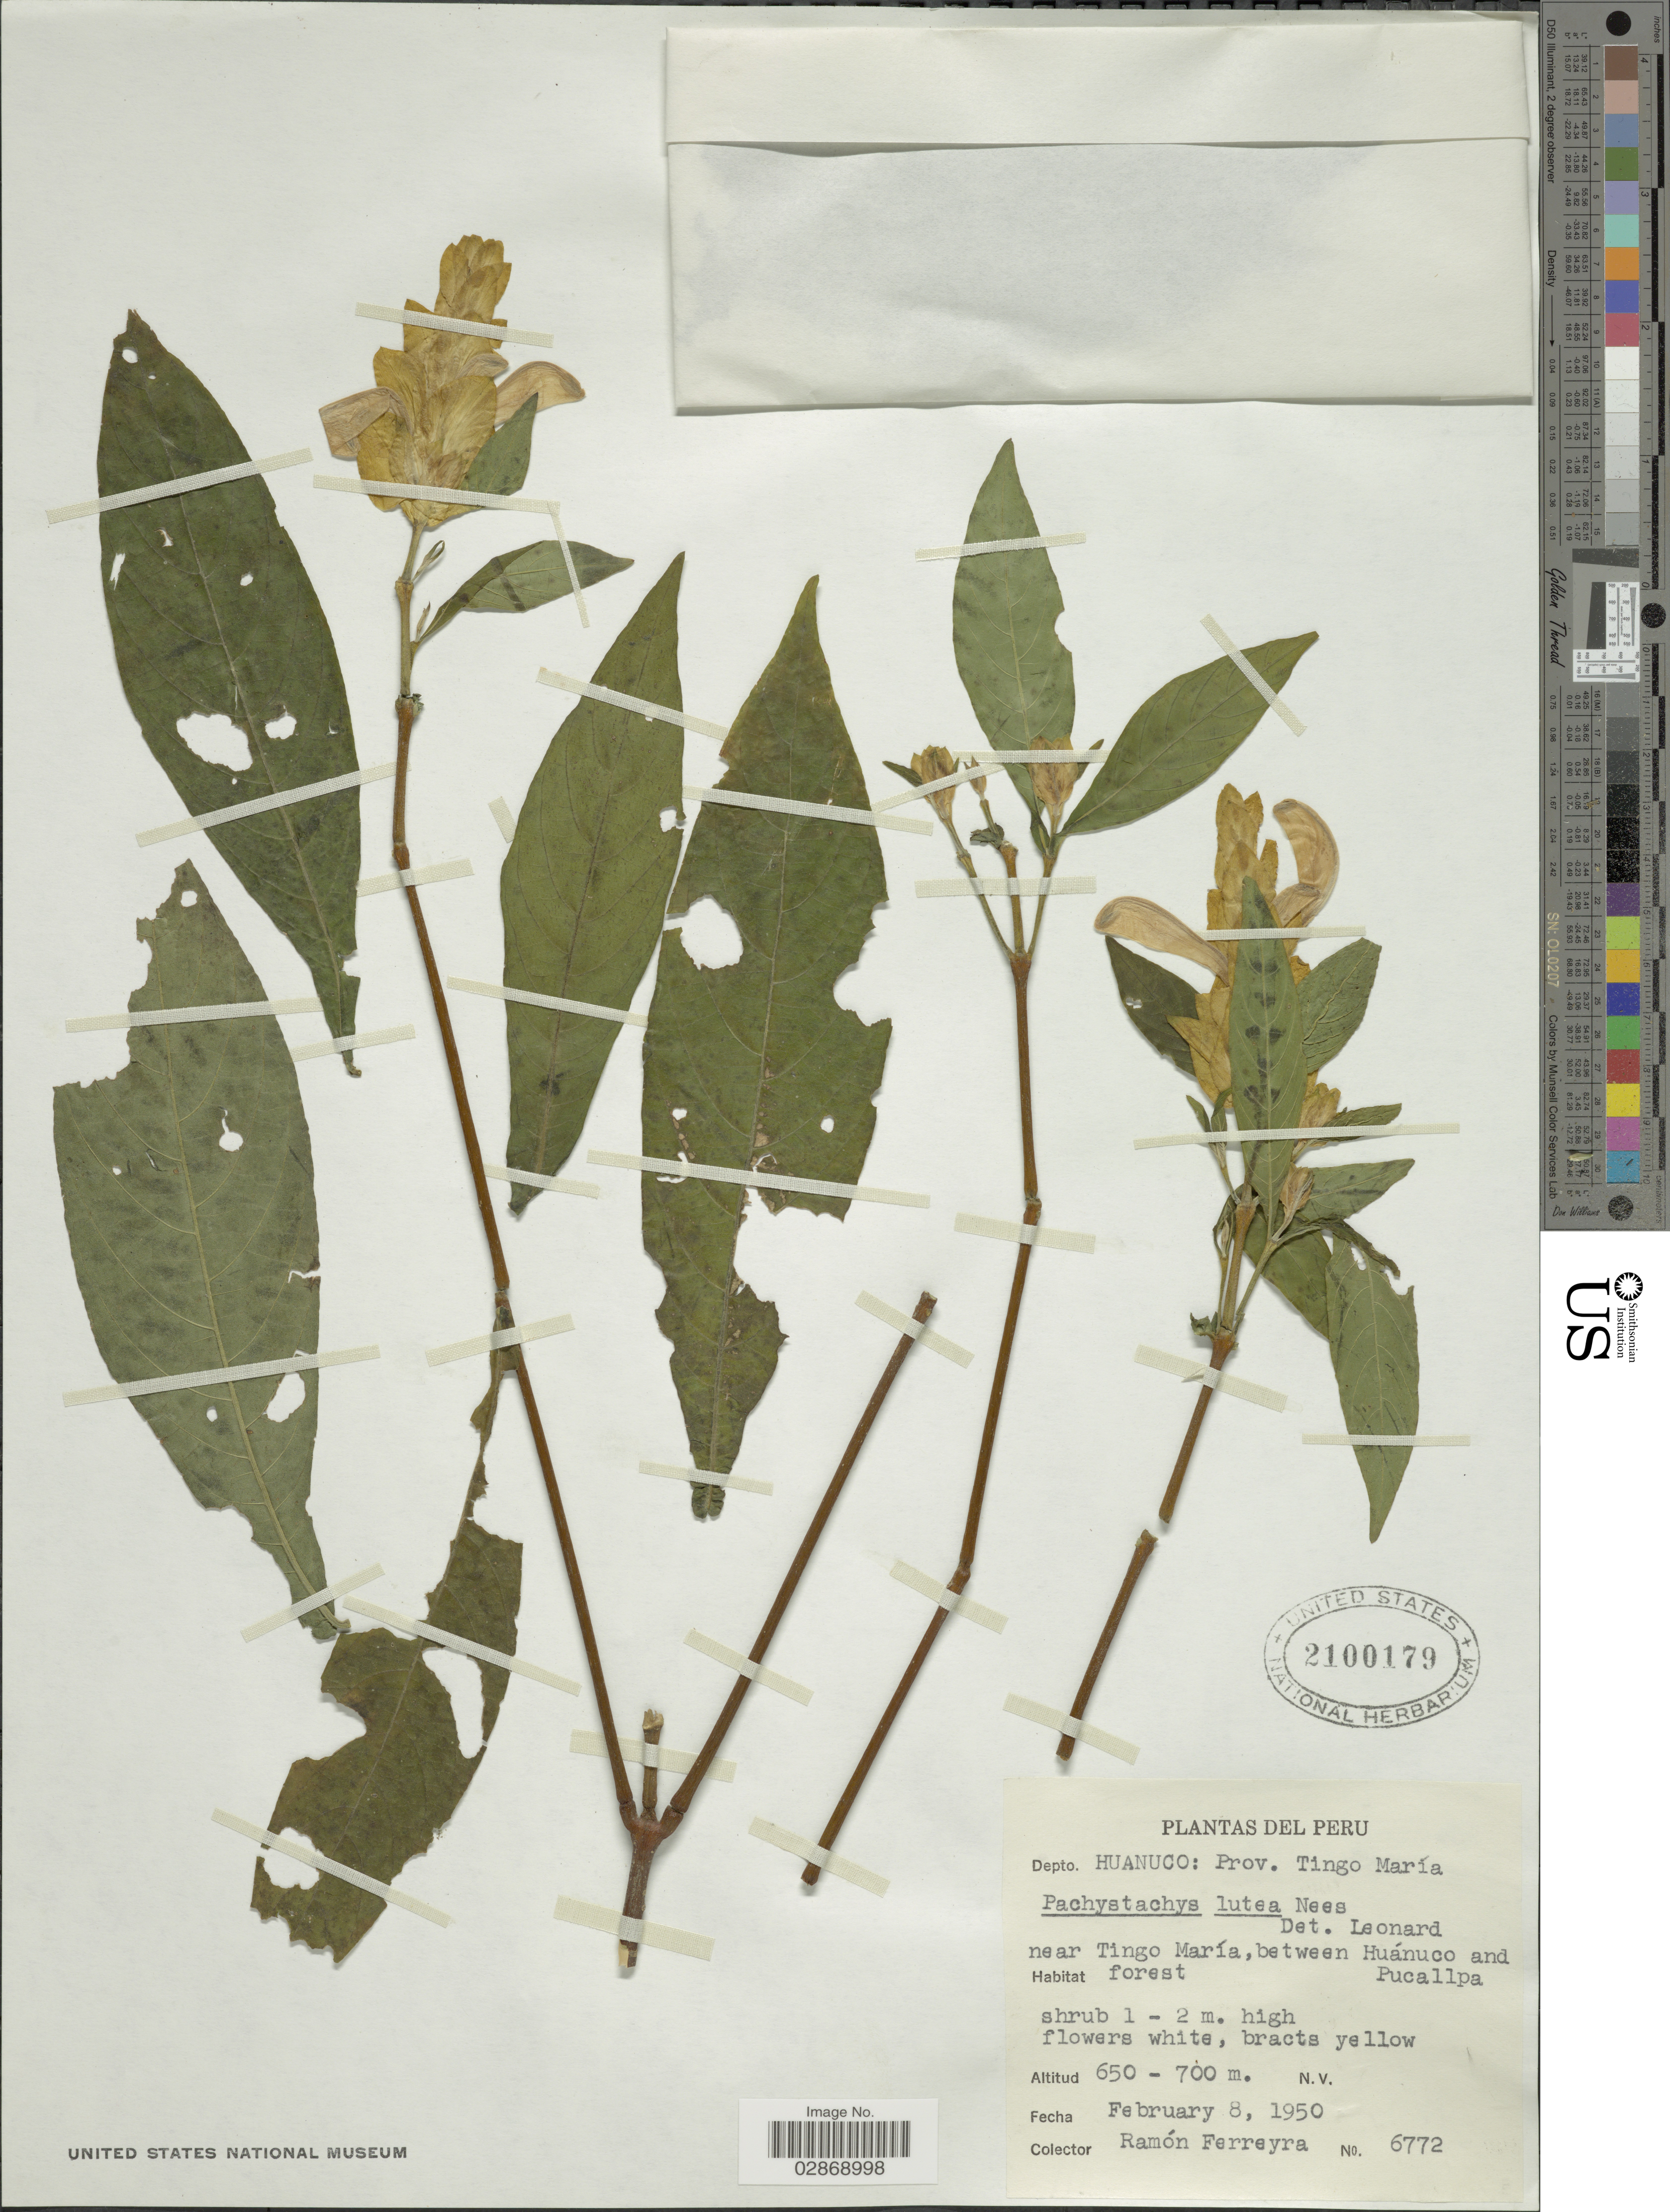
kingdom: Plantae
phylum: Tracheophyta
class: Magnoliopsida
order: Lamiales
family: Acanthaceae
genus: Pachystachys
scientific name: Pachystachys lutea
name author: Nees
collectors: R. A. Ferreyra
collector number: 6772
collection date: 1950-02-08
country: Peru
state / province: Huánuco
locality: Depto. Huanuco: Prov. Tingo María. Near Tingo María, between Huánuco and Pucallpa.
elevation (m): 650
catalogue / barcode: US 2100179